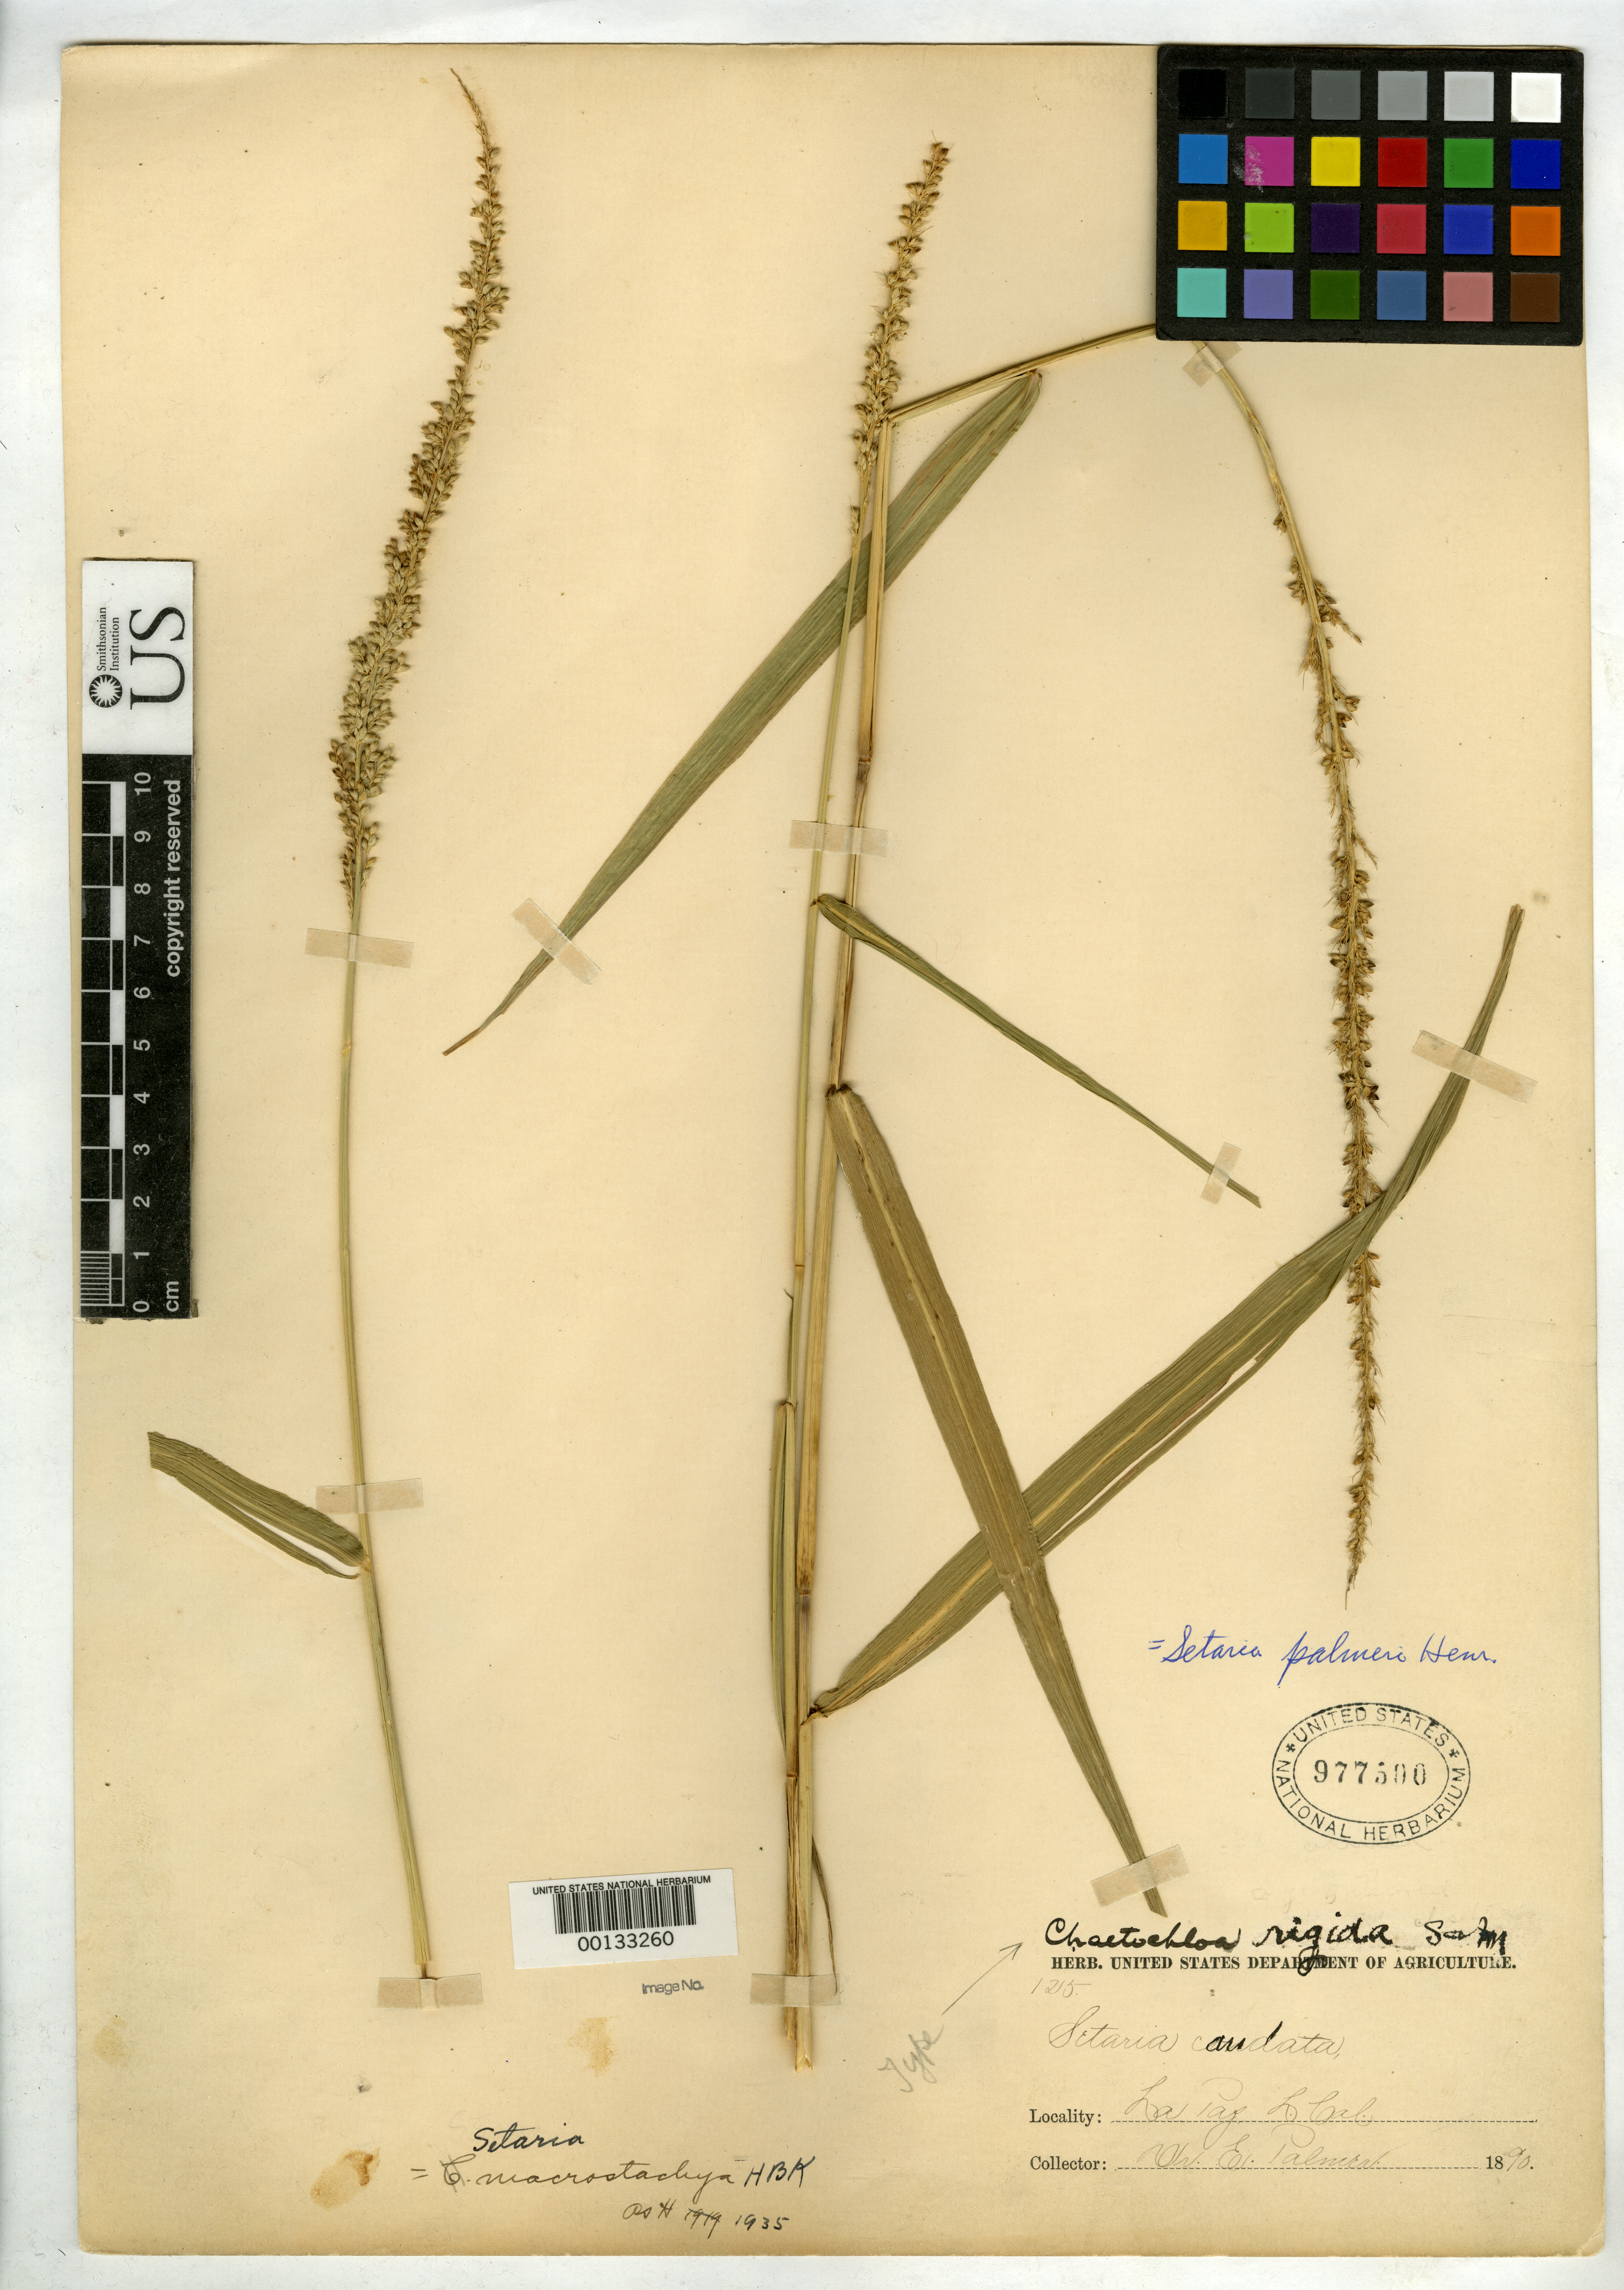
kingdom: Plantae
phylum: Tracheophyta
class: Liliopsida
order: Poales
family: Poaceae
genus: Chaetochloa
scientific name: Chaetochloa rigida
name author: Scribn. & Merr.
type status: Holotype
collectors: E. Palmer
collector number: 125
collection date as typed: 1890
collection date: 1890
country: Mexico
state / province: Baja California Sur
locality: La Paz.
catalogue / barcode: US 977500